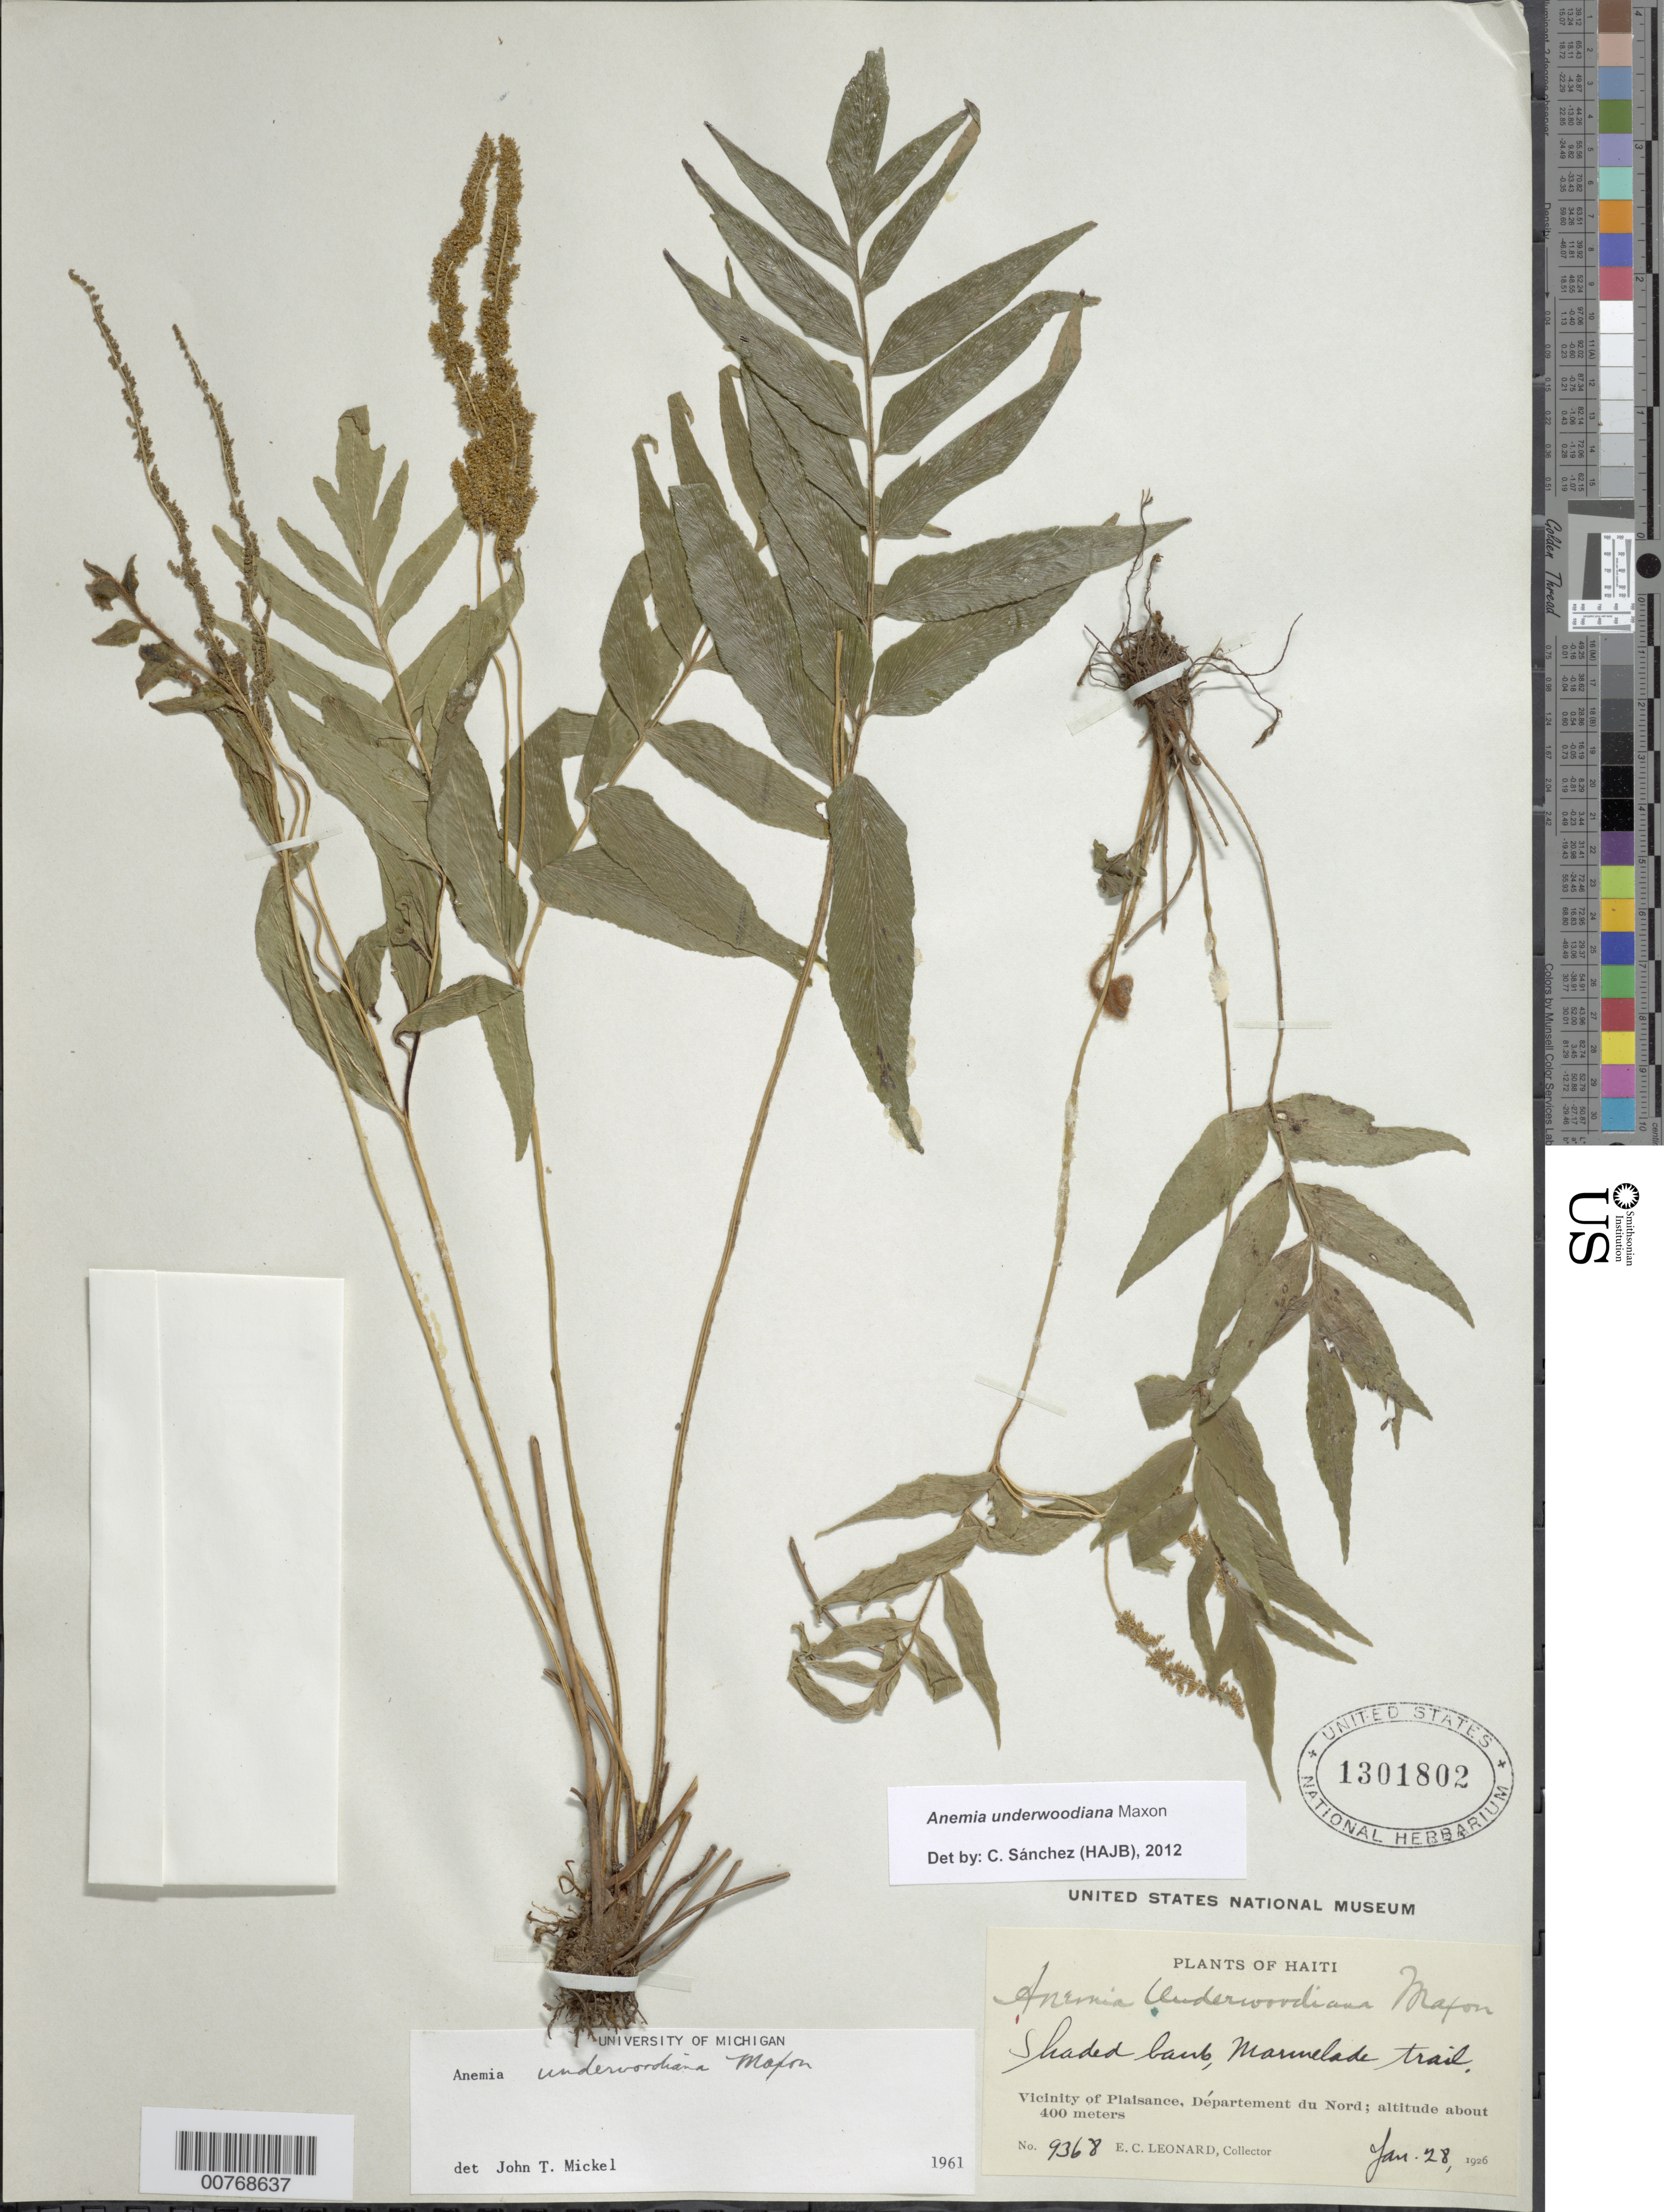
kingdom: Plantae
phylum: Tracheophyta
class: Polypodiopsida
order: Schizaeales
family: Anemiaceae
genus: Anemia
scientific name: Anemia underwoodiana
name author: Maxon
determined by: Mickel, J. T., (NY), New York Botanical Garden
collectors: E. C. Leonard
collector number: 9368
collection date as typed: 28 Jan 1926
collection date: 1926-01-28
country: Haiti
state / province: Nord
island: Hispaniola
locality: Vicinity of Plaisance, Departement du Nord, Marmelade trail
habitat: Shaded bank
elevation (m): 400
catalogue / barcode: US 1301802